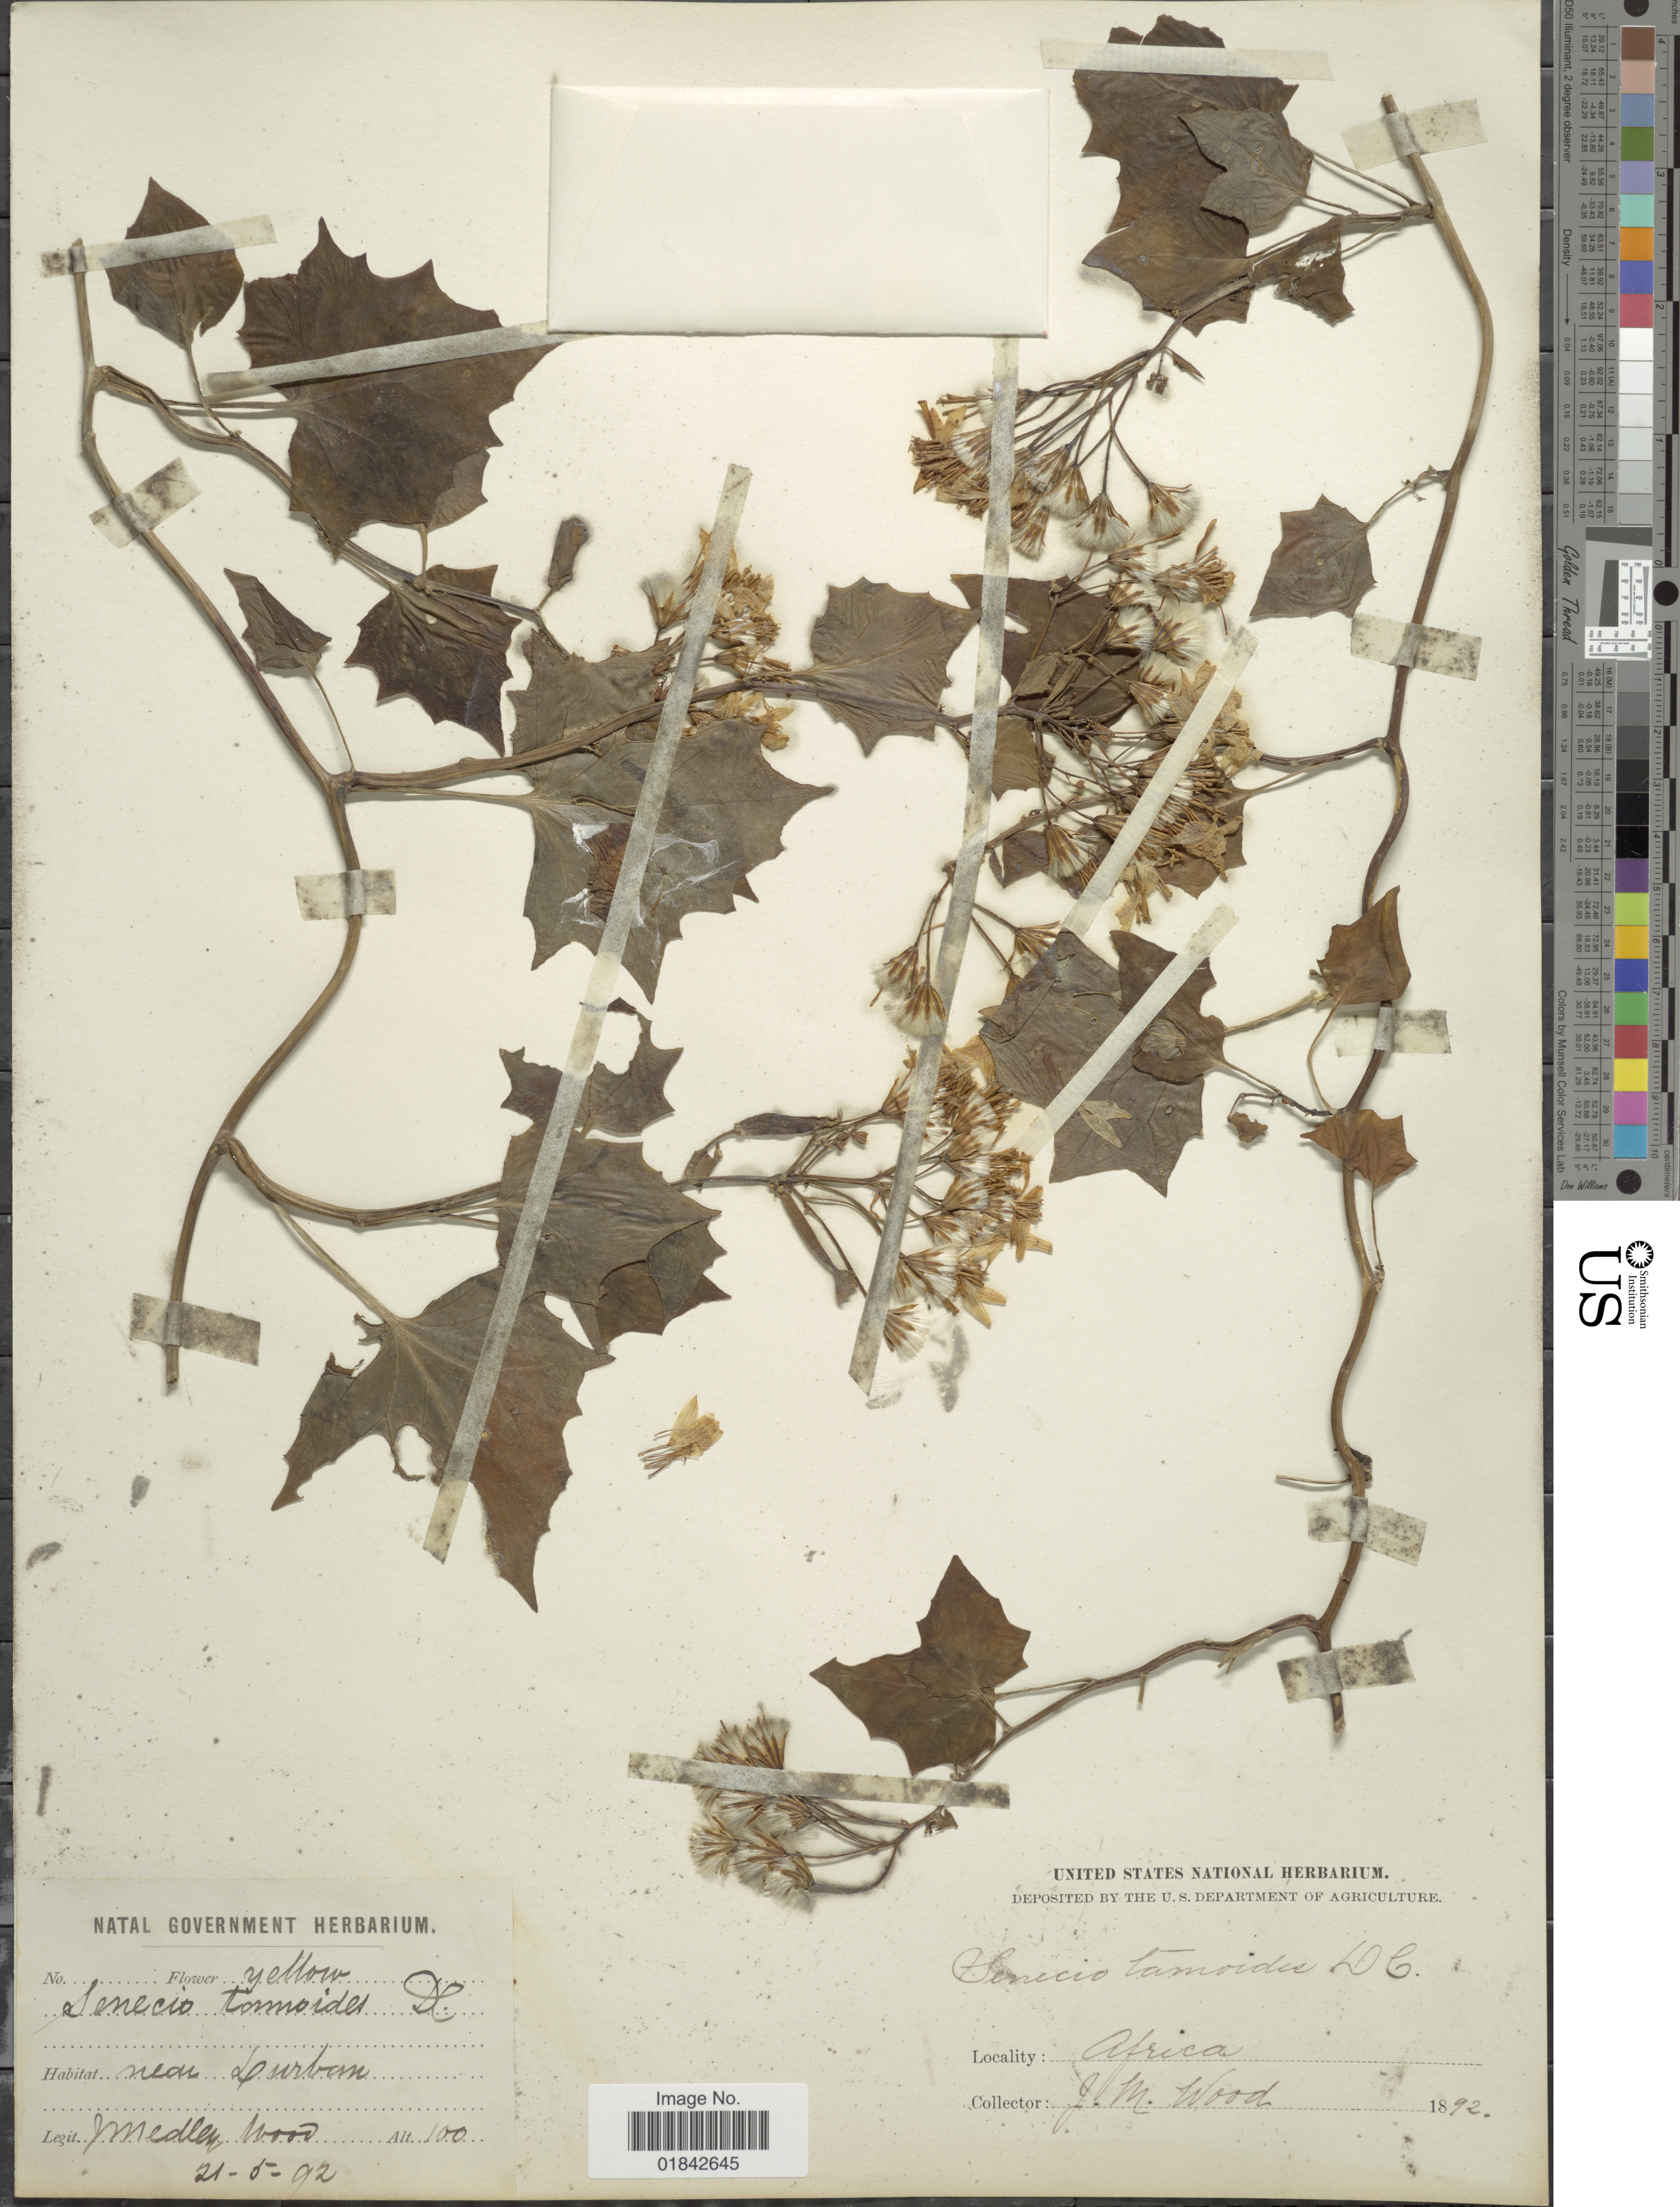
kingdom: Plantae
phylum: Tracheophyta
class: Magnoliopsida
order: Asterales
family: Asteraceae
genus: Senecio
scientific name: Senecio tamoides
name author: DC.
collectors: J. Medley Wood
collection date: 1892-05-21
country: South Africa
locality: Africa, near Durban